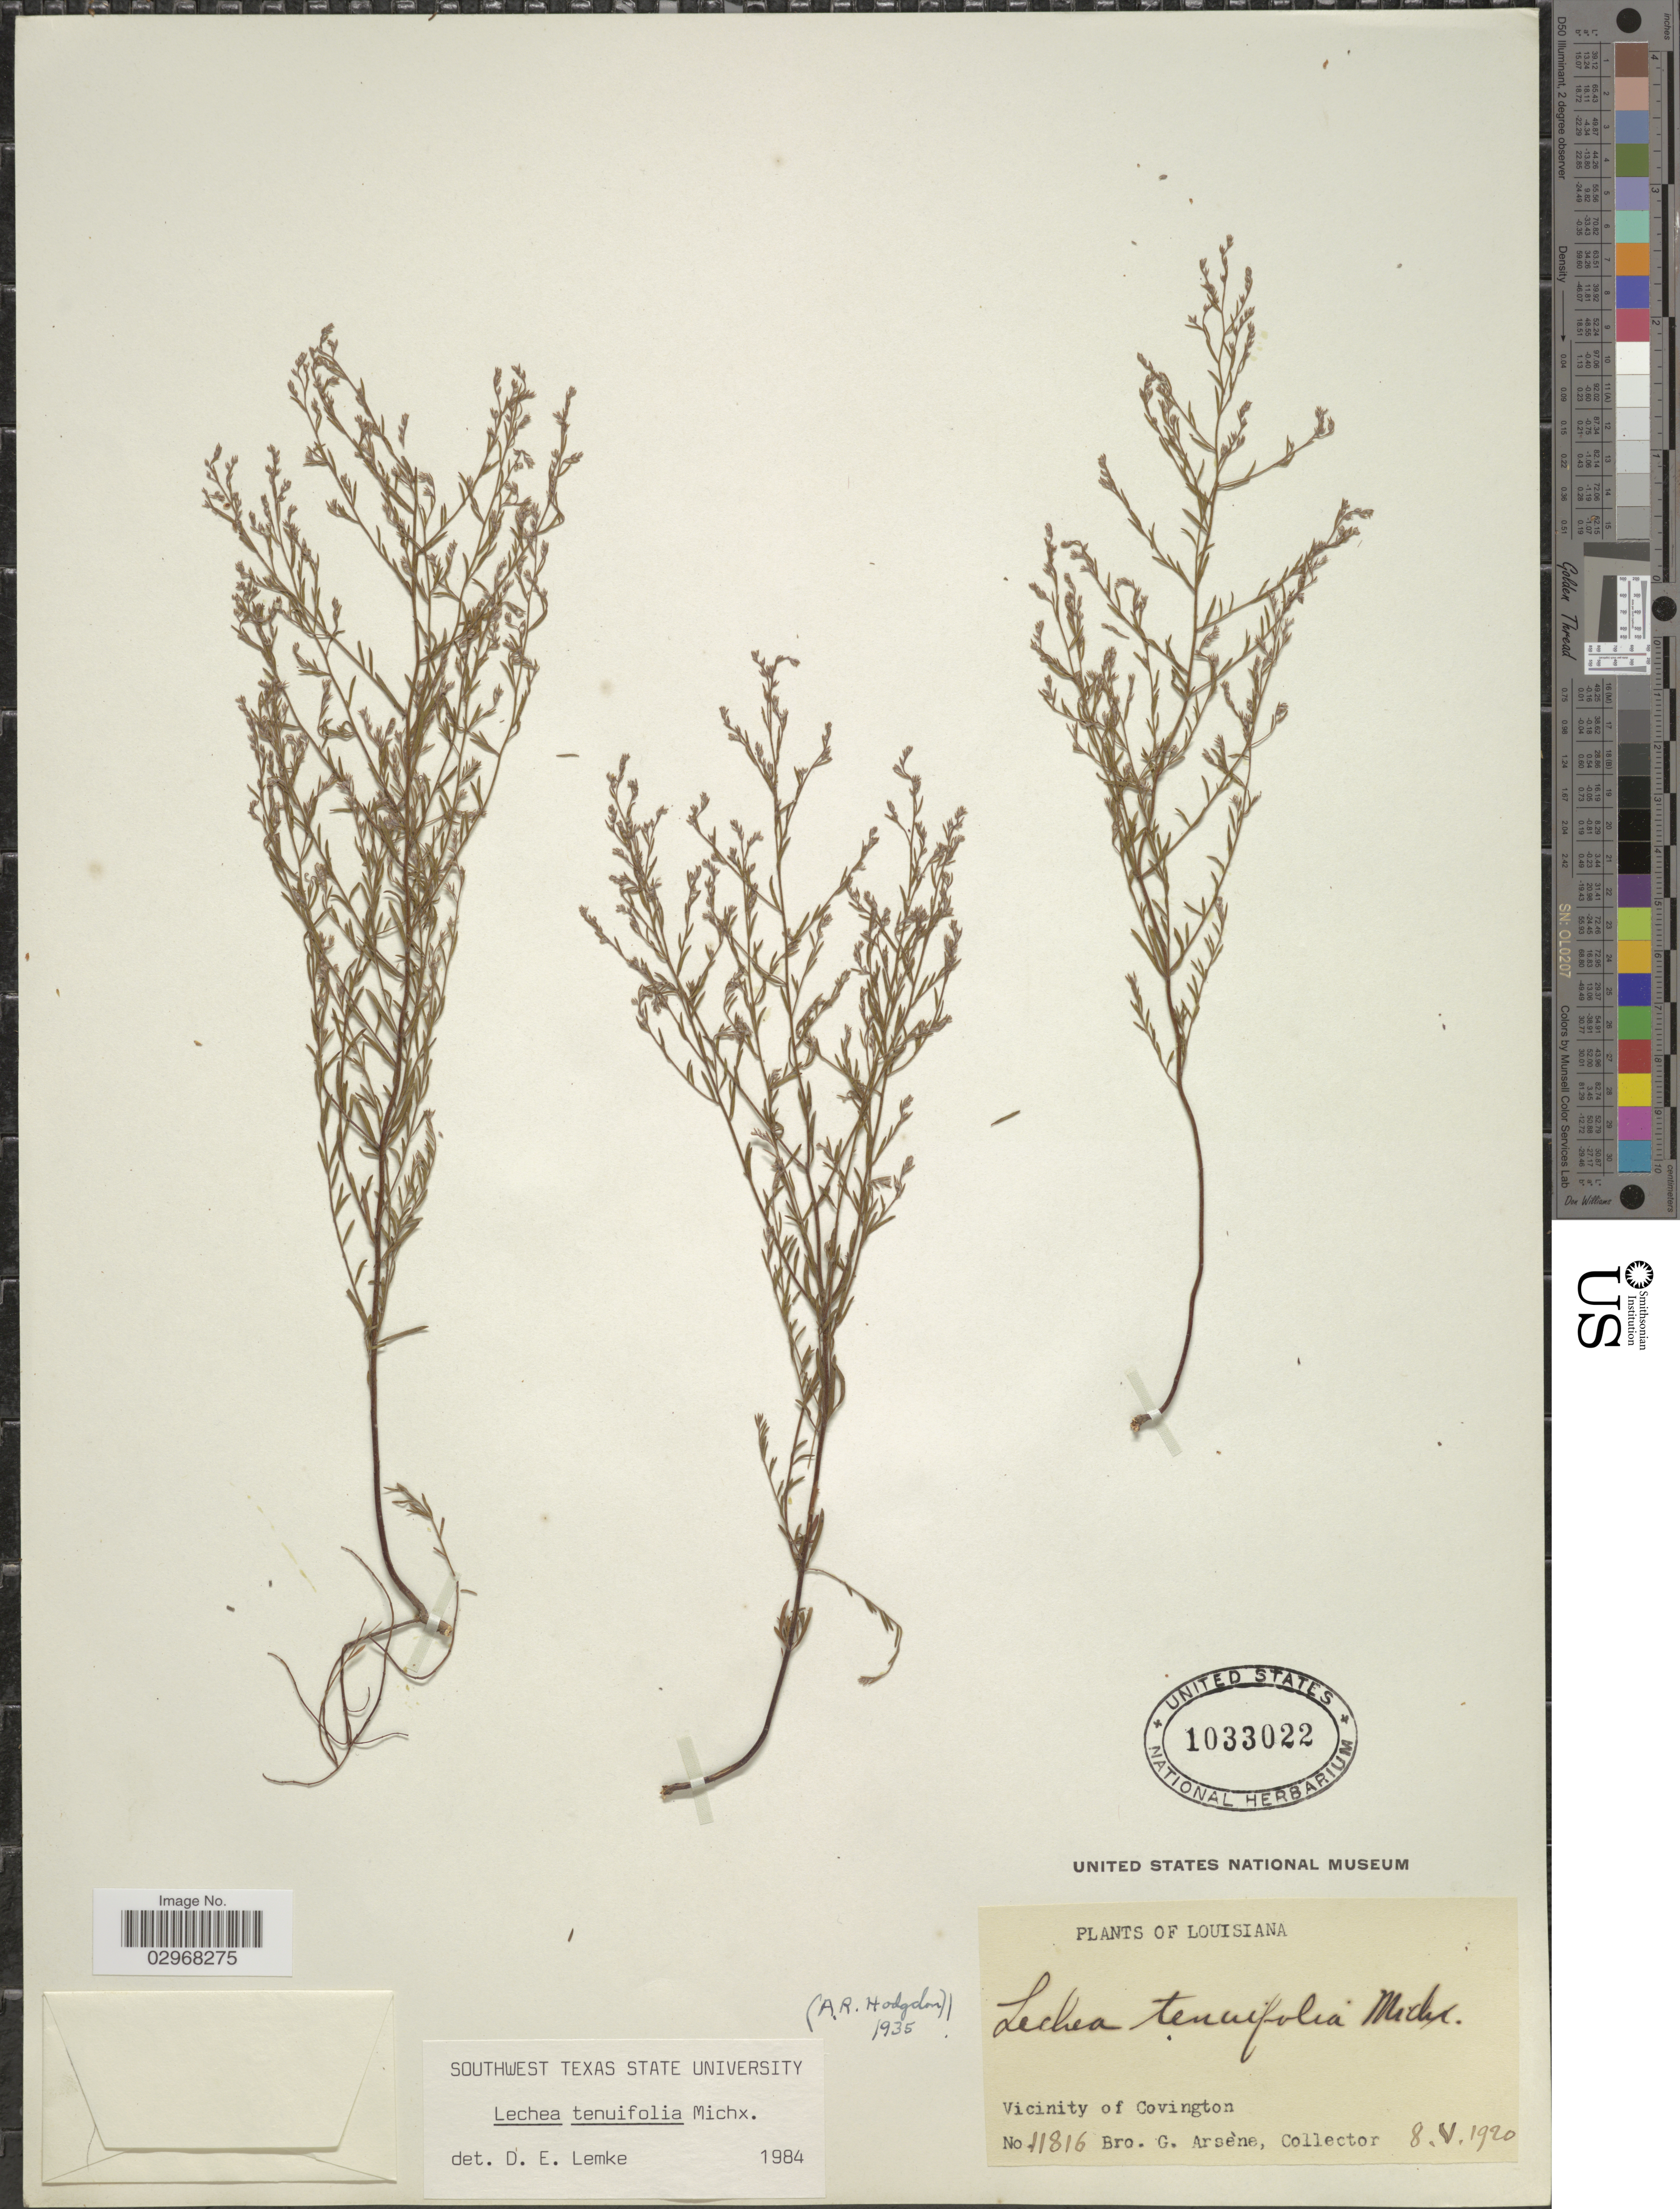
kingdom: Plantae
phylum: Tracheophyta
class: Magnoliopsida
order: Malvales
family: Cistaceae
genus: Lechea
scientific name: Lechea tenuifolia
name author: Michx.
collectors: Bro. G. Arsène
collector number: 11816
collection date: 1920-05-08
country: United States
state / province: Louisiana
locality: Vicinity of Covington.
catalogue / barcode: US 1033022